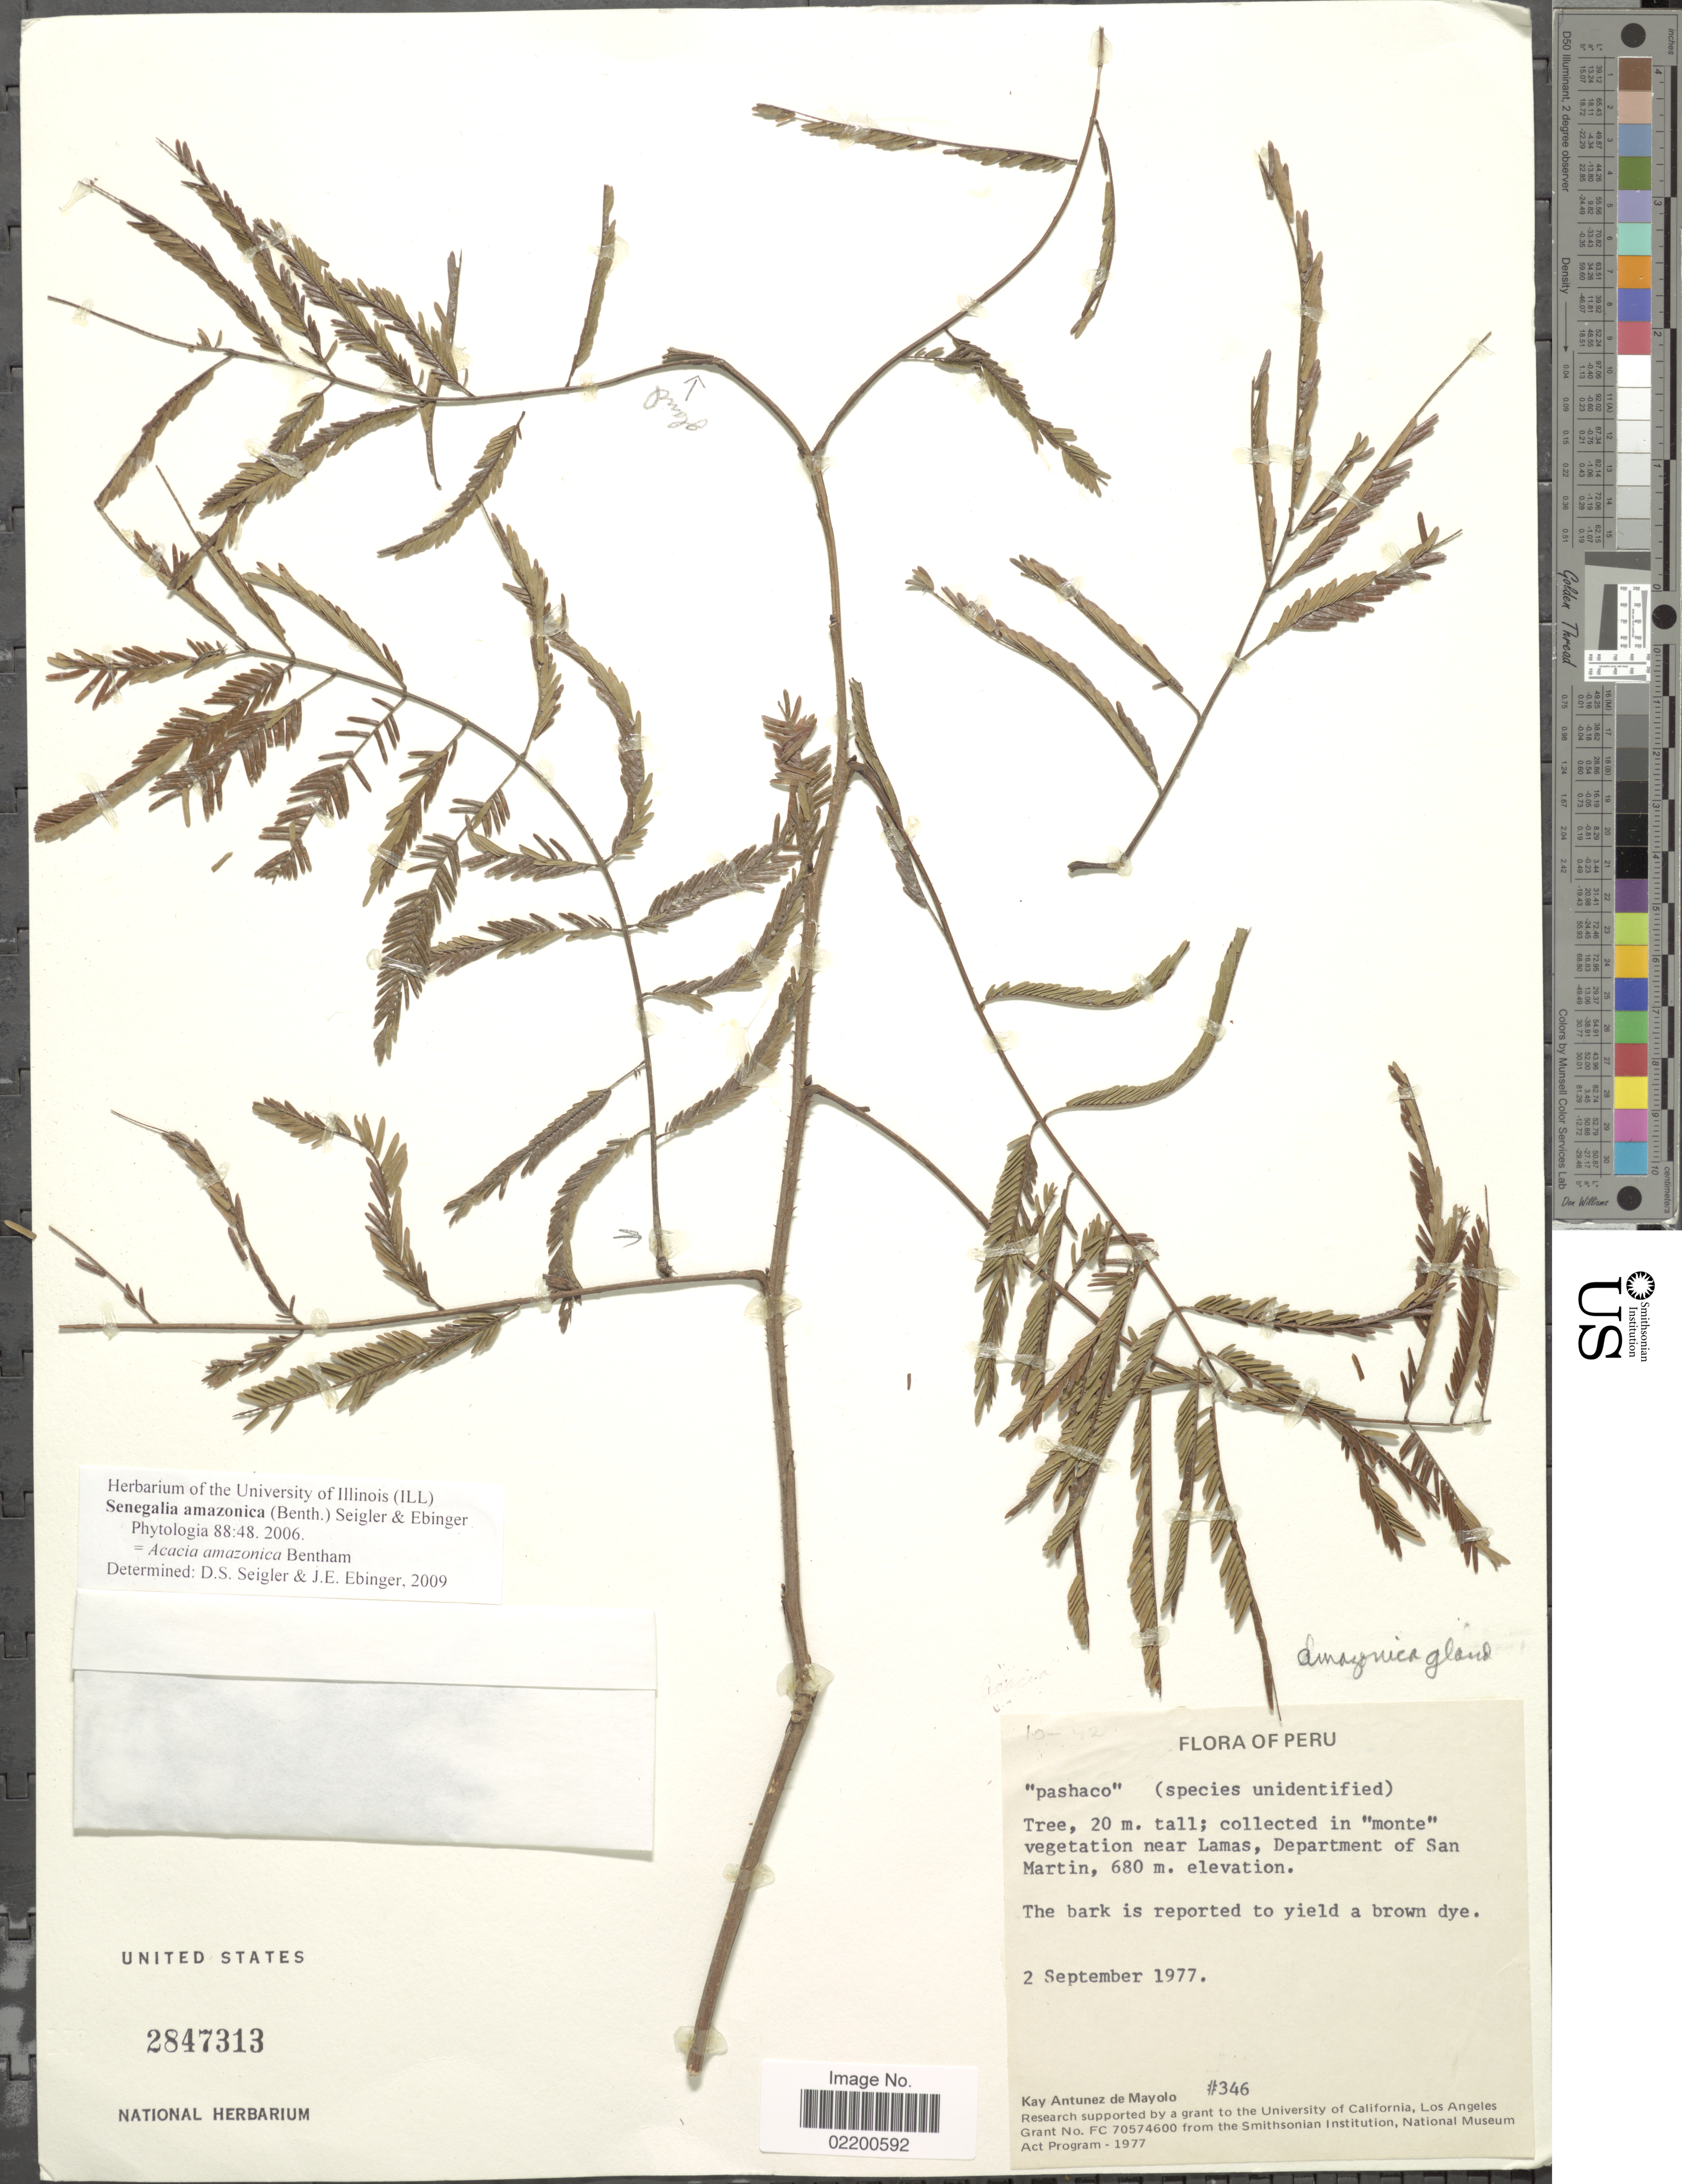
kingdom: Plantae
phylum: Tracheophyta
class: Magnoliopsida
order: Fabales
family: Fabaceae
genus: Senegalia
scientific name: Senegalia amazonica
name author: Seigler & Ebinger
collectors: K. Antunez de Mayolo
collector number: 346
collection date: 1977-09-02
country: Peru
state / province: San Martín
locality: In Monte vegetation near Lamas, Department of San Martin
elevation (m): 680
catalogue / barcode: US 2847313